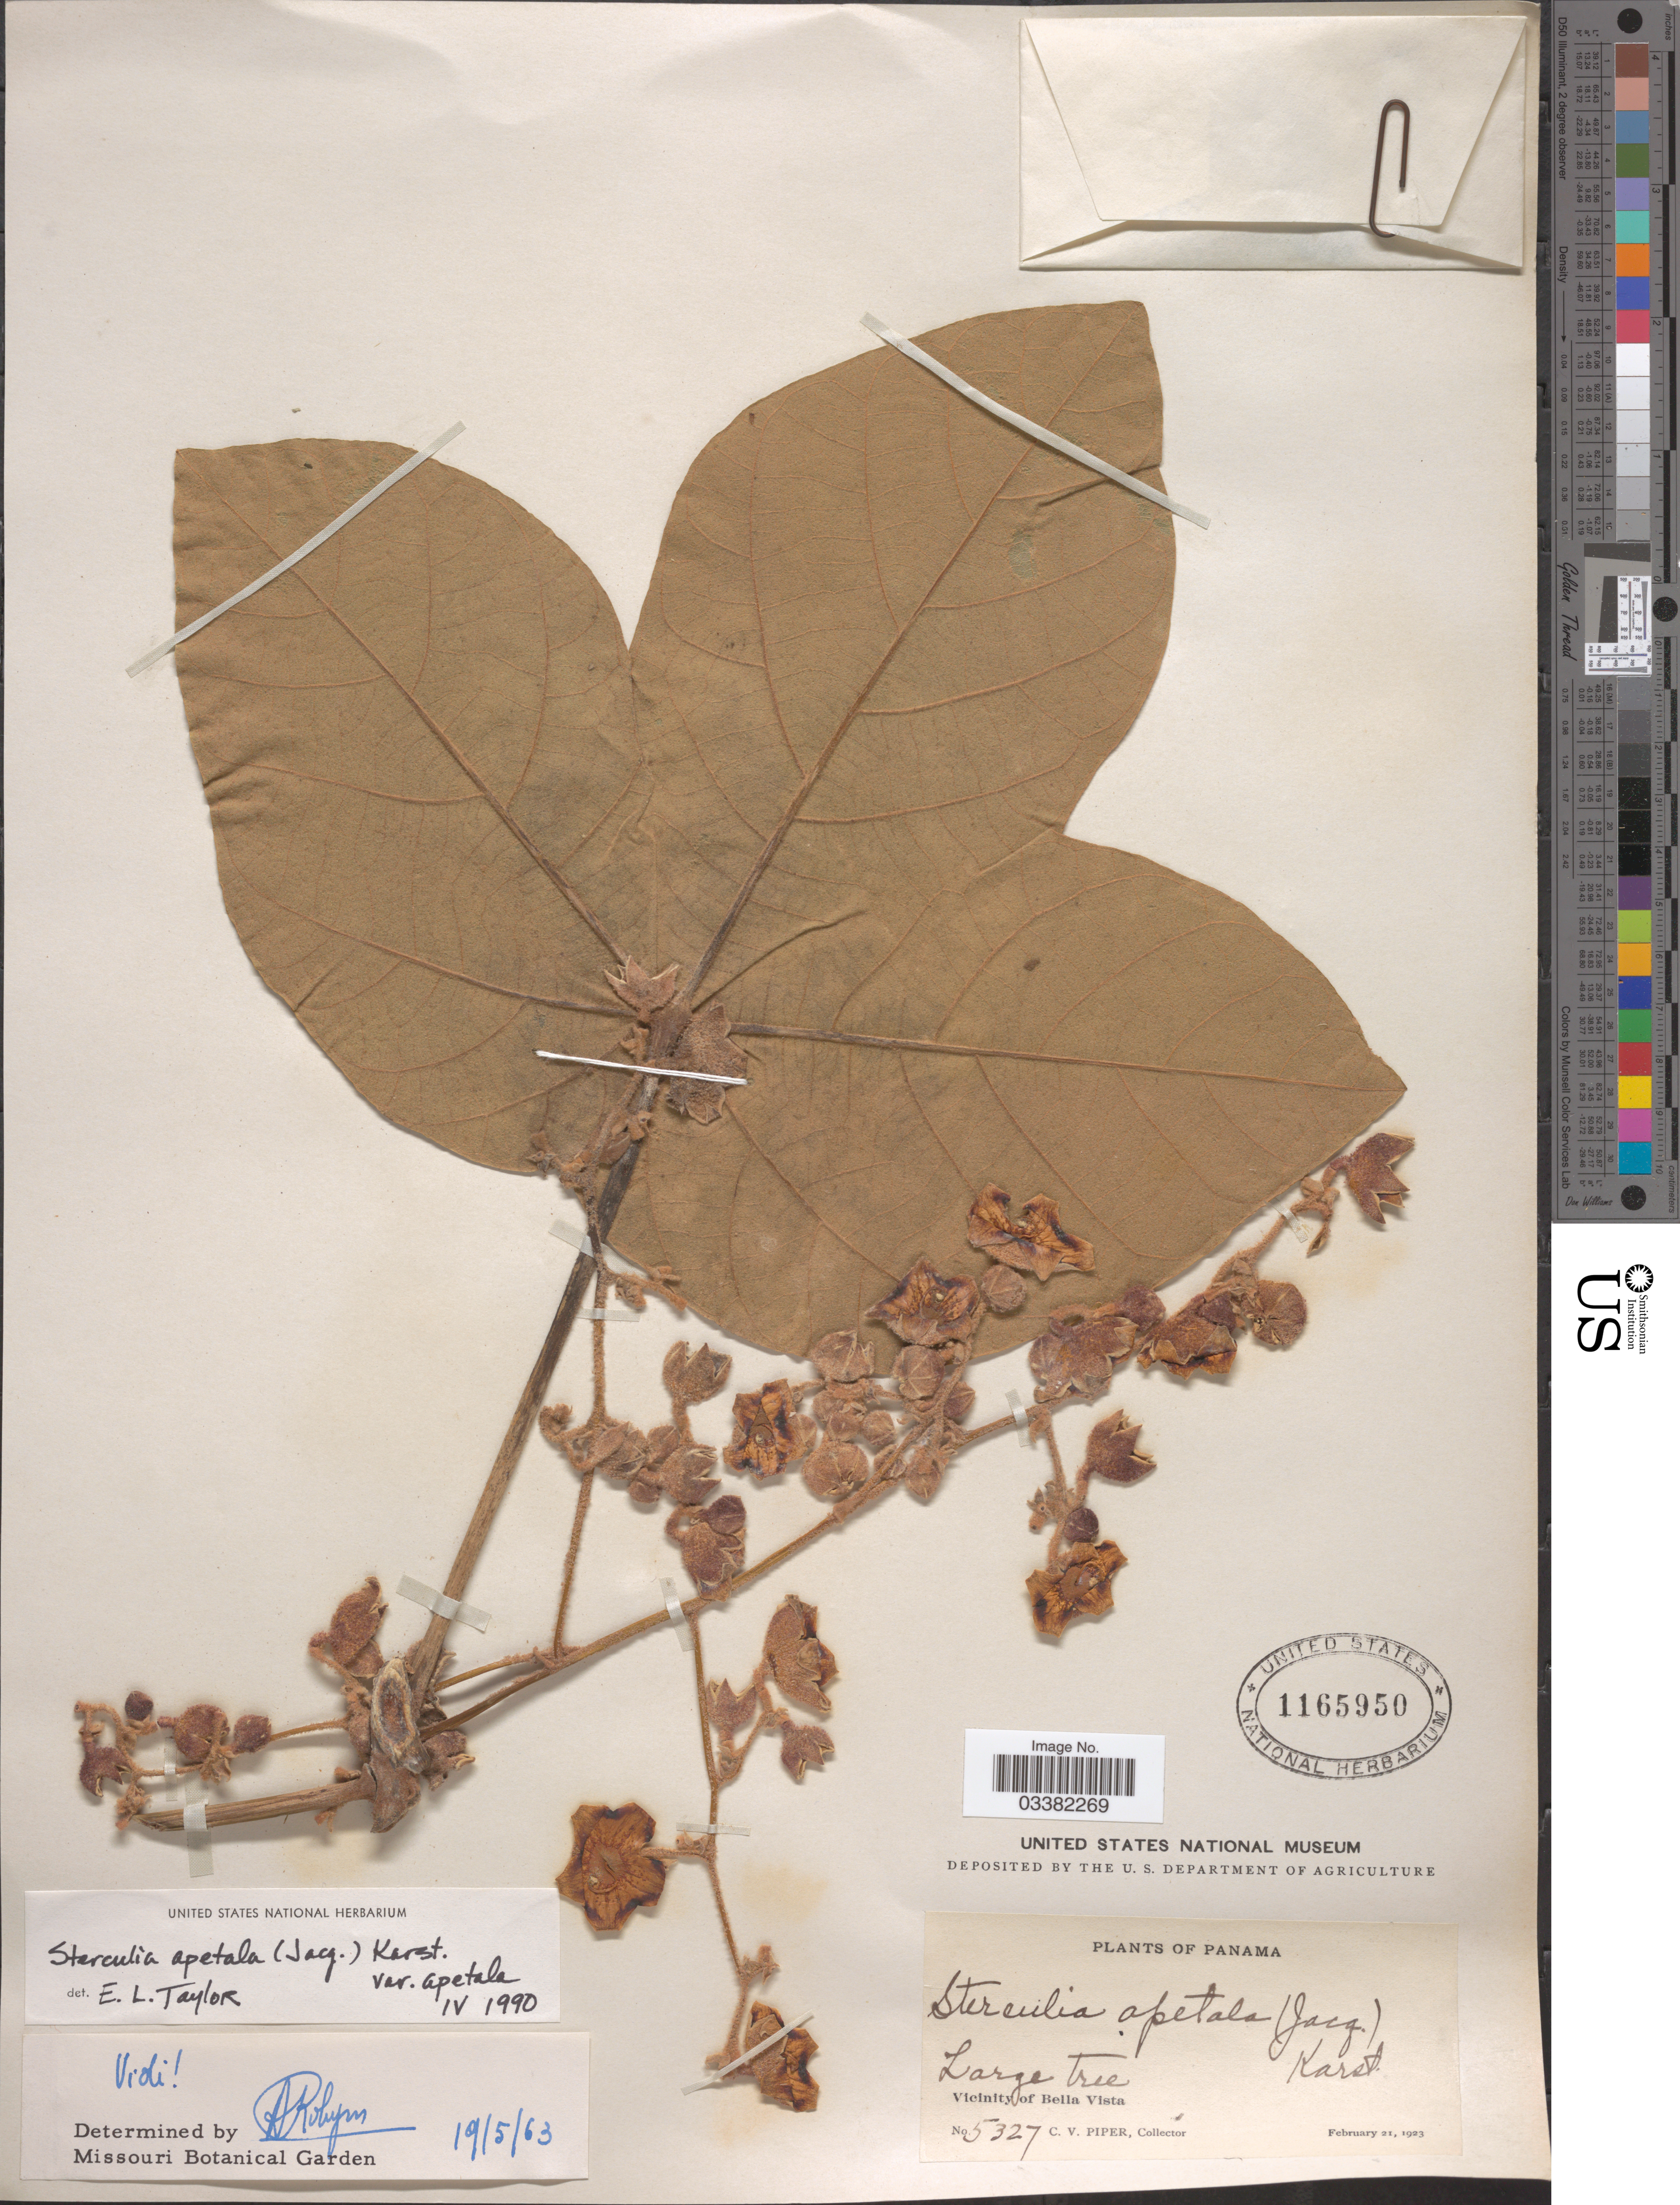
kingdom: Plantae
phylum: Tracheophyta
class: Magnoliopsida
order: Malvales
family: Malvaceae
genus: Sterculia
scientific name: Sterculia apetala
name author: (Jacq.) H. Karst.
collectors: C. V. Piper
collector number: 5327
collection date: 1923-02-21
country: Panama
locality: Vicinity of Bella Vista.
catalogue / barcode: US 1165950